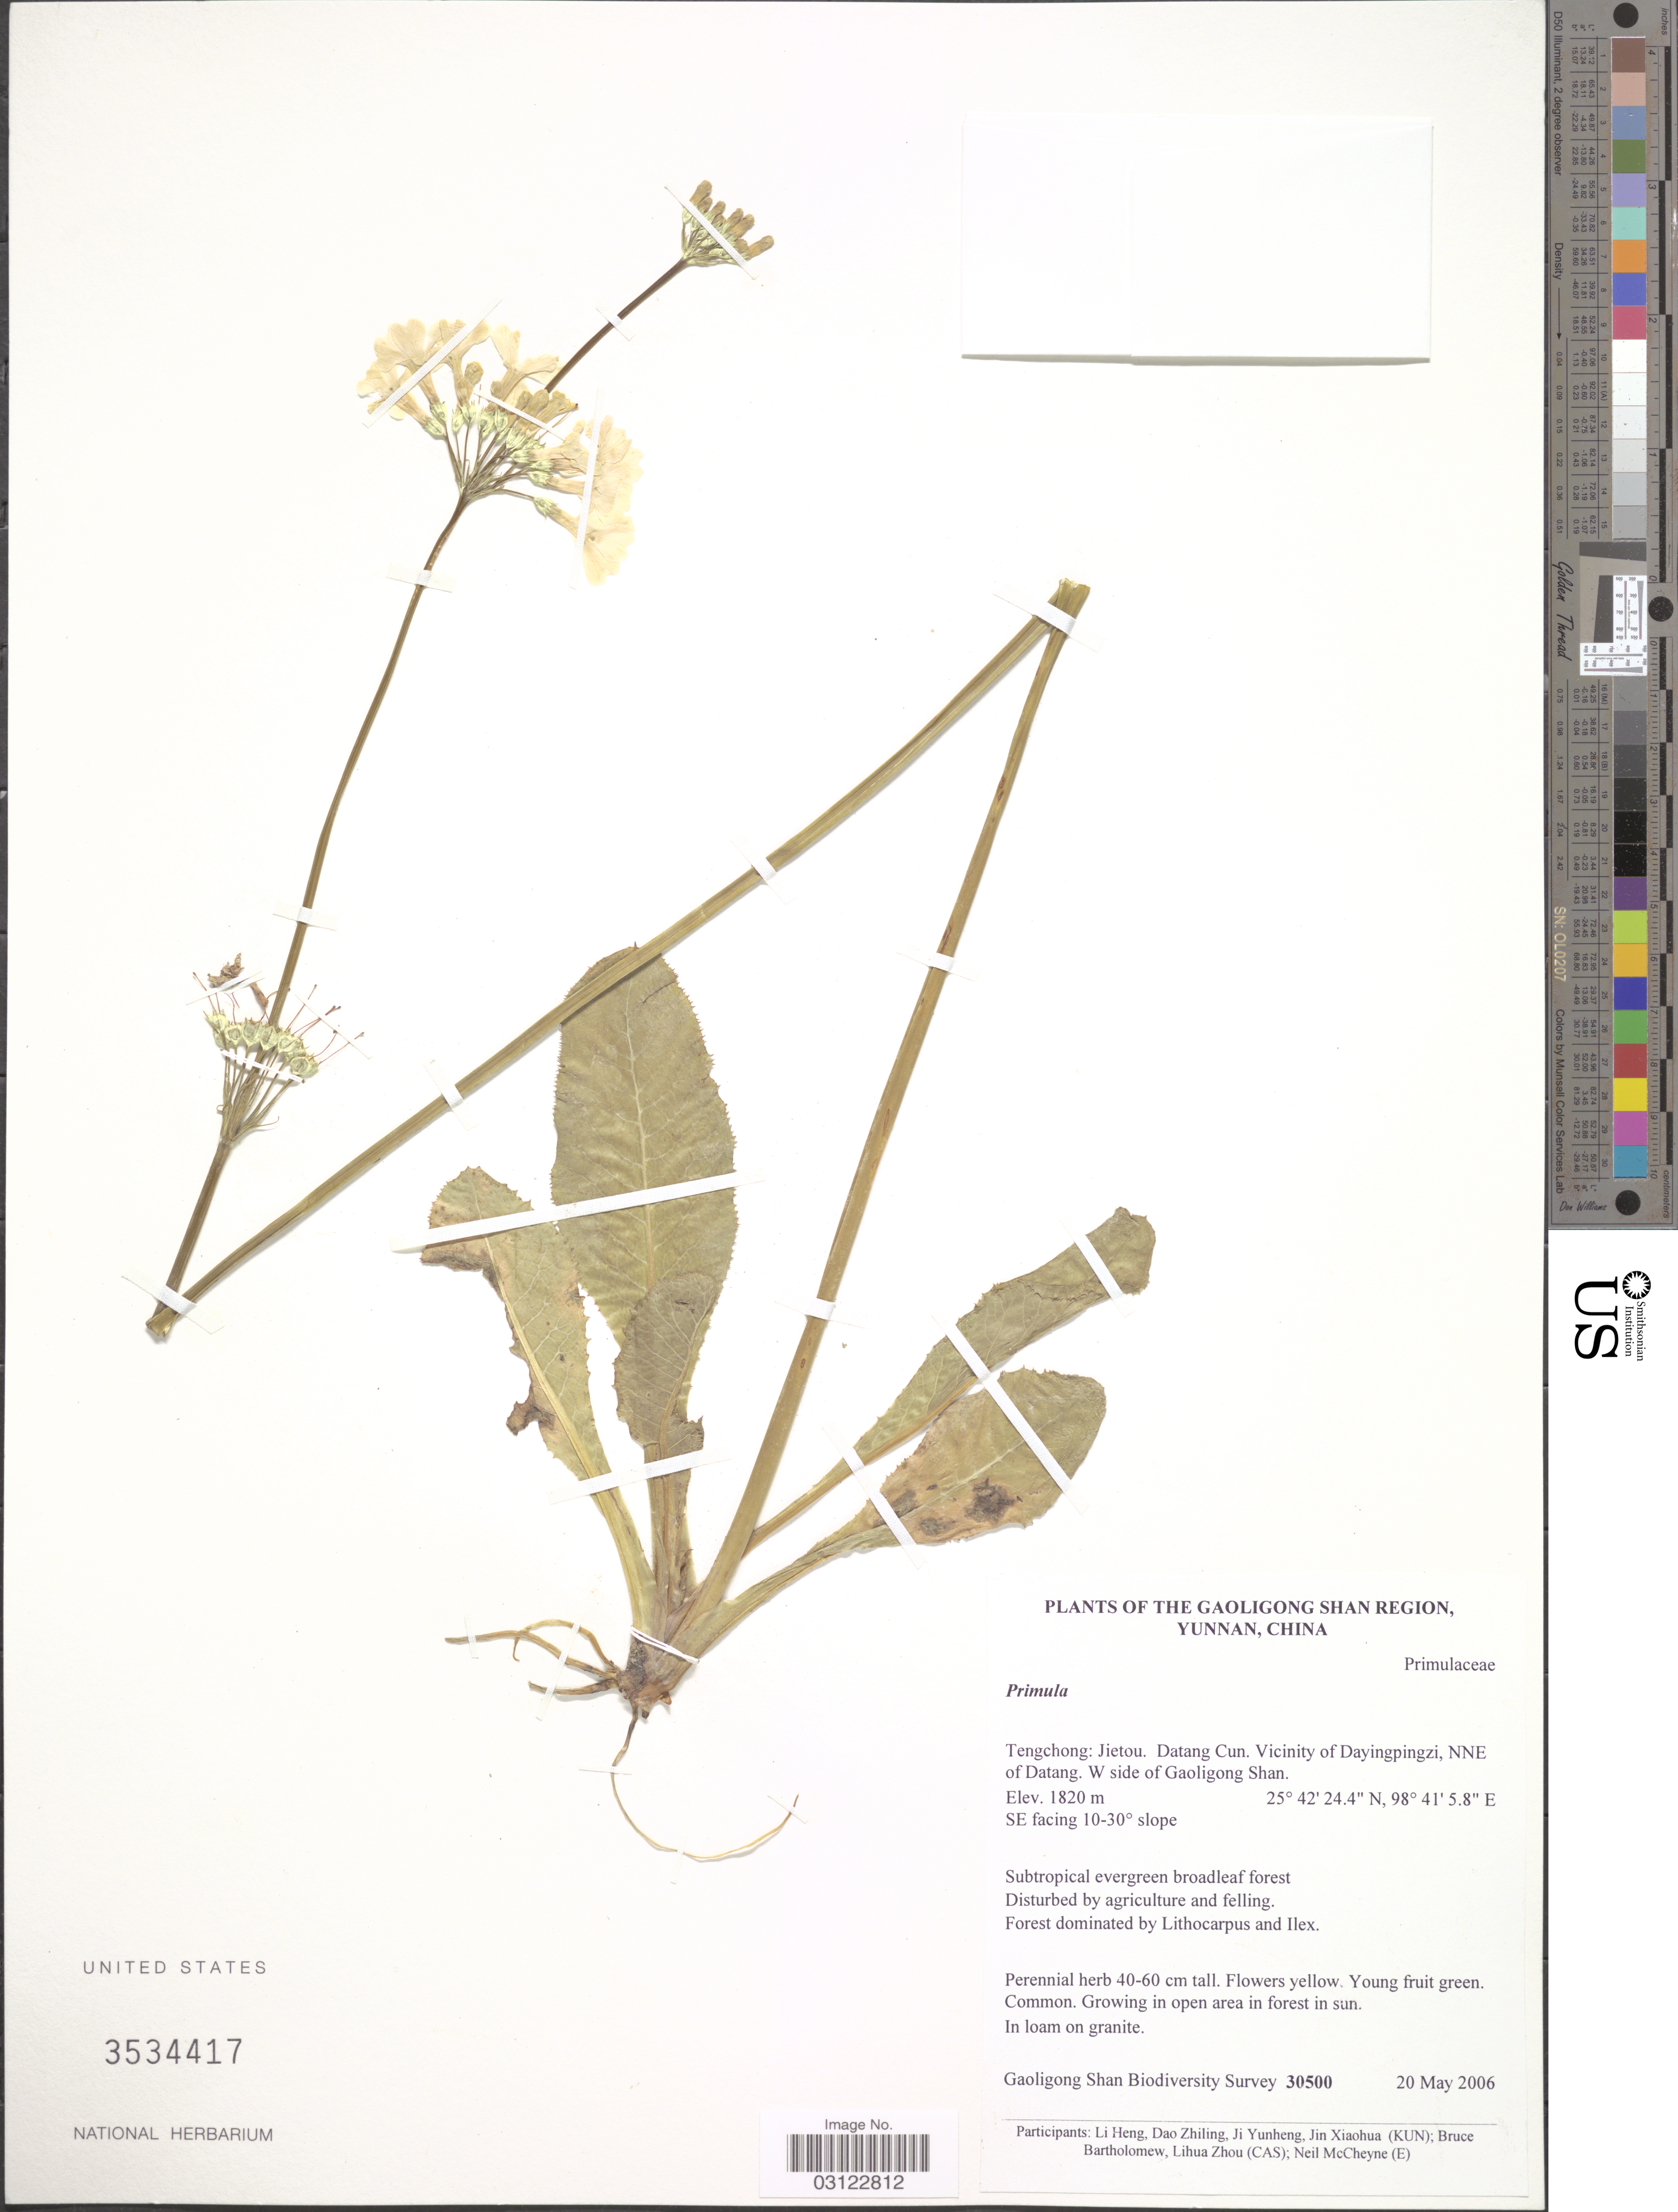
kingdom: Plantae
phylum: Tracheophyta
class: Magnoliopsida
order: Ericales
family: Primulaceae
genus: Primula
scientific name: Primula sp.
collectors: Gaoligong Shan Biodiversity Survey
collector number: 30500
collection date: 2006-05-20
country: China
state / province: Yunnan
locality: The Gaoligong Shan Region. Tengchong: Jietou. Datang Cun. Vicinity of Dayingpingzi, NNE of Datang. W side of Gaoligong Shan. SE facing 10-30° slope.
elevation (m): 1820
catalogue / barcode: US 3534417